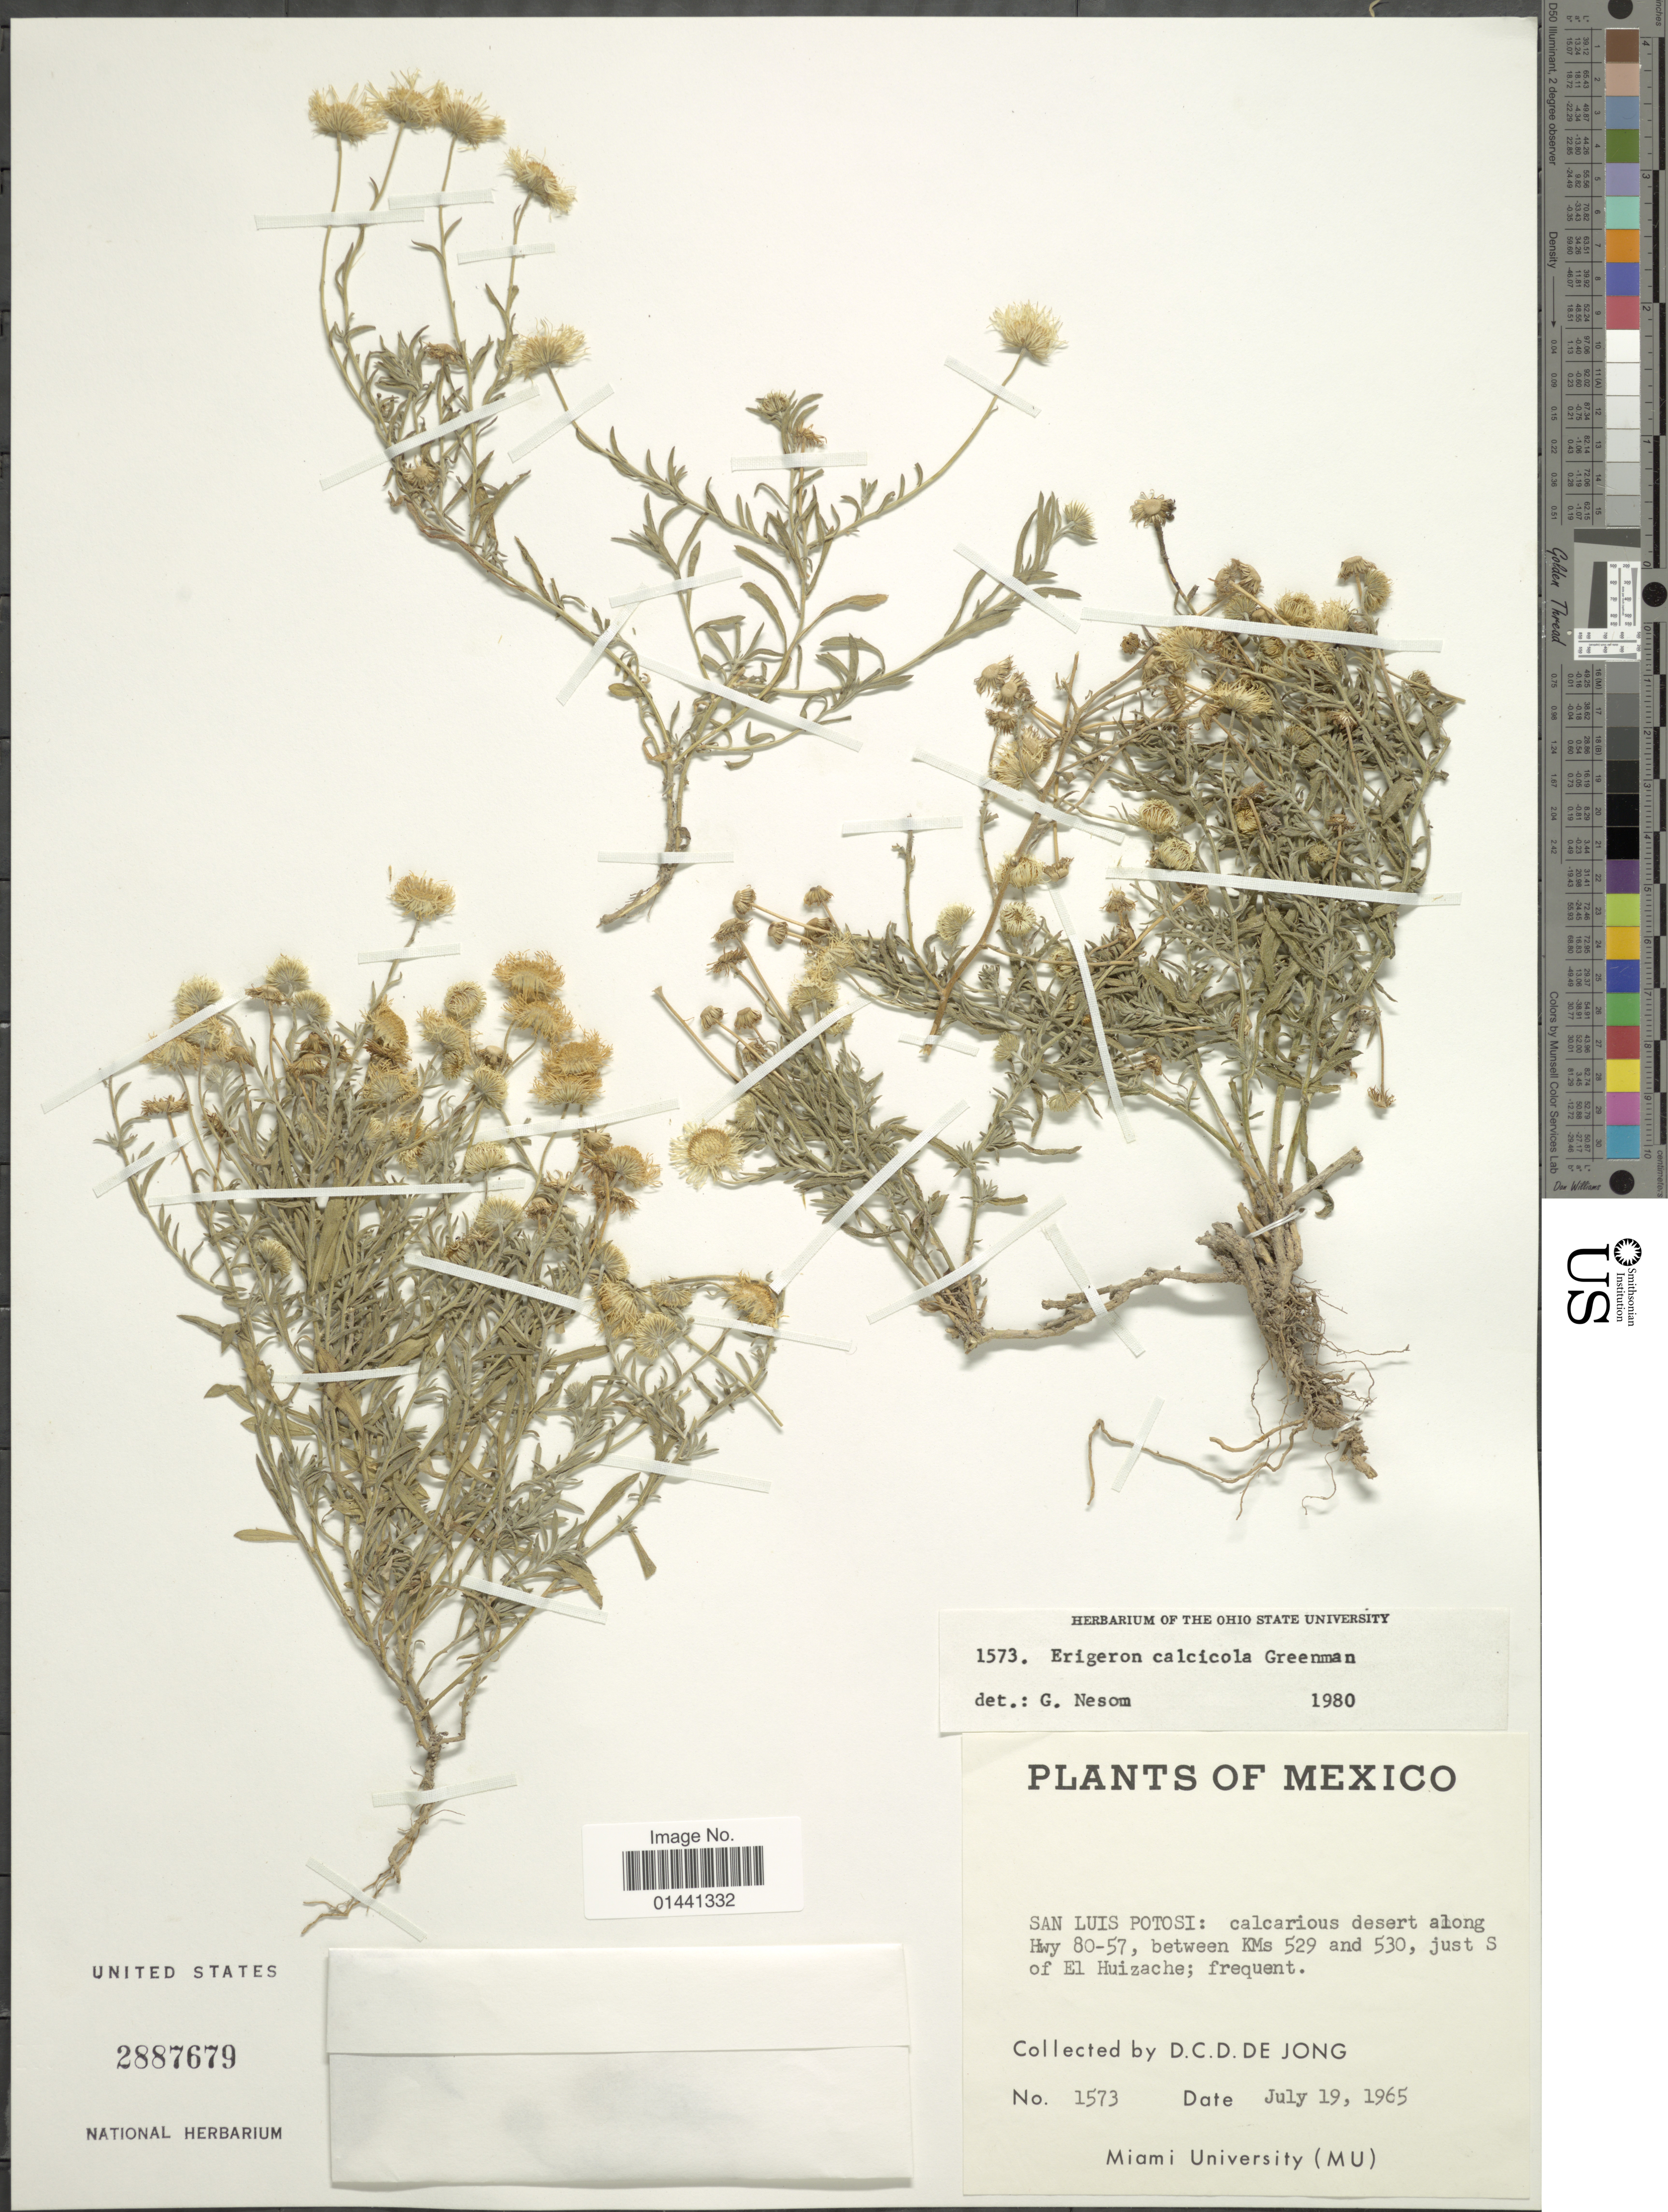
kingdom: Plantae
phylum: Tracheophyta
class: Magnoliopsida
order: Asterales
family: Asteraceae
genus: Erigeron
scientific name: Erigeron calcicola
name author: Greenm.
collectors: D. De Jong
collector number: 1573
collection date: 1965-07-19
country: Mexico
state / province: San Luis Potosí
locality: Calcarious desert along Hwy 80-57, between Kms 529 and 530, just S of El huizache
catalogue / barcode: US 2887679